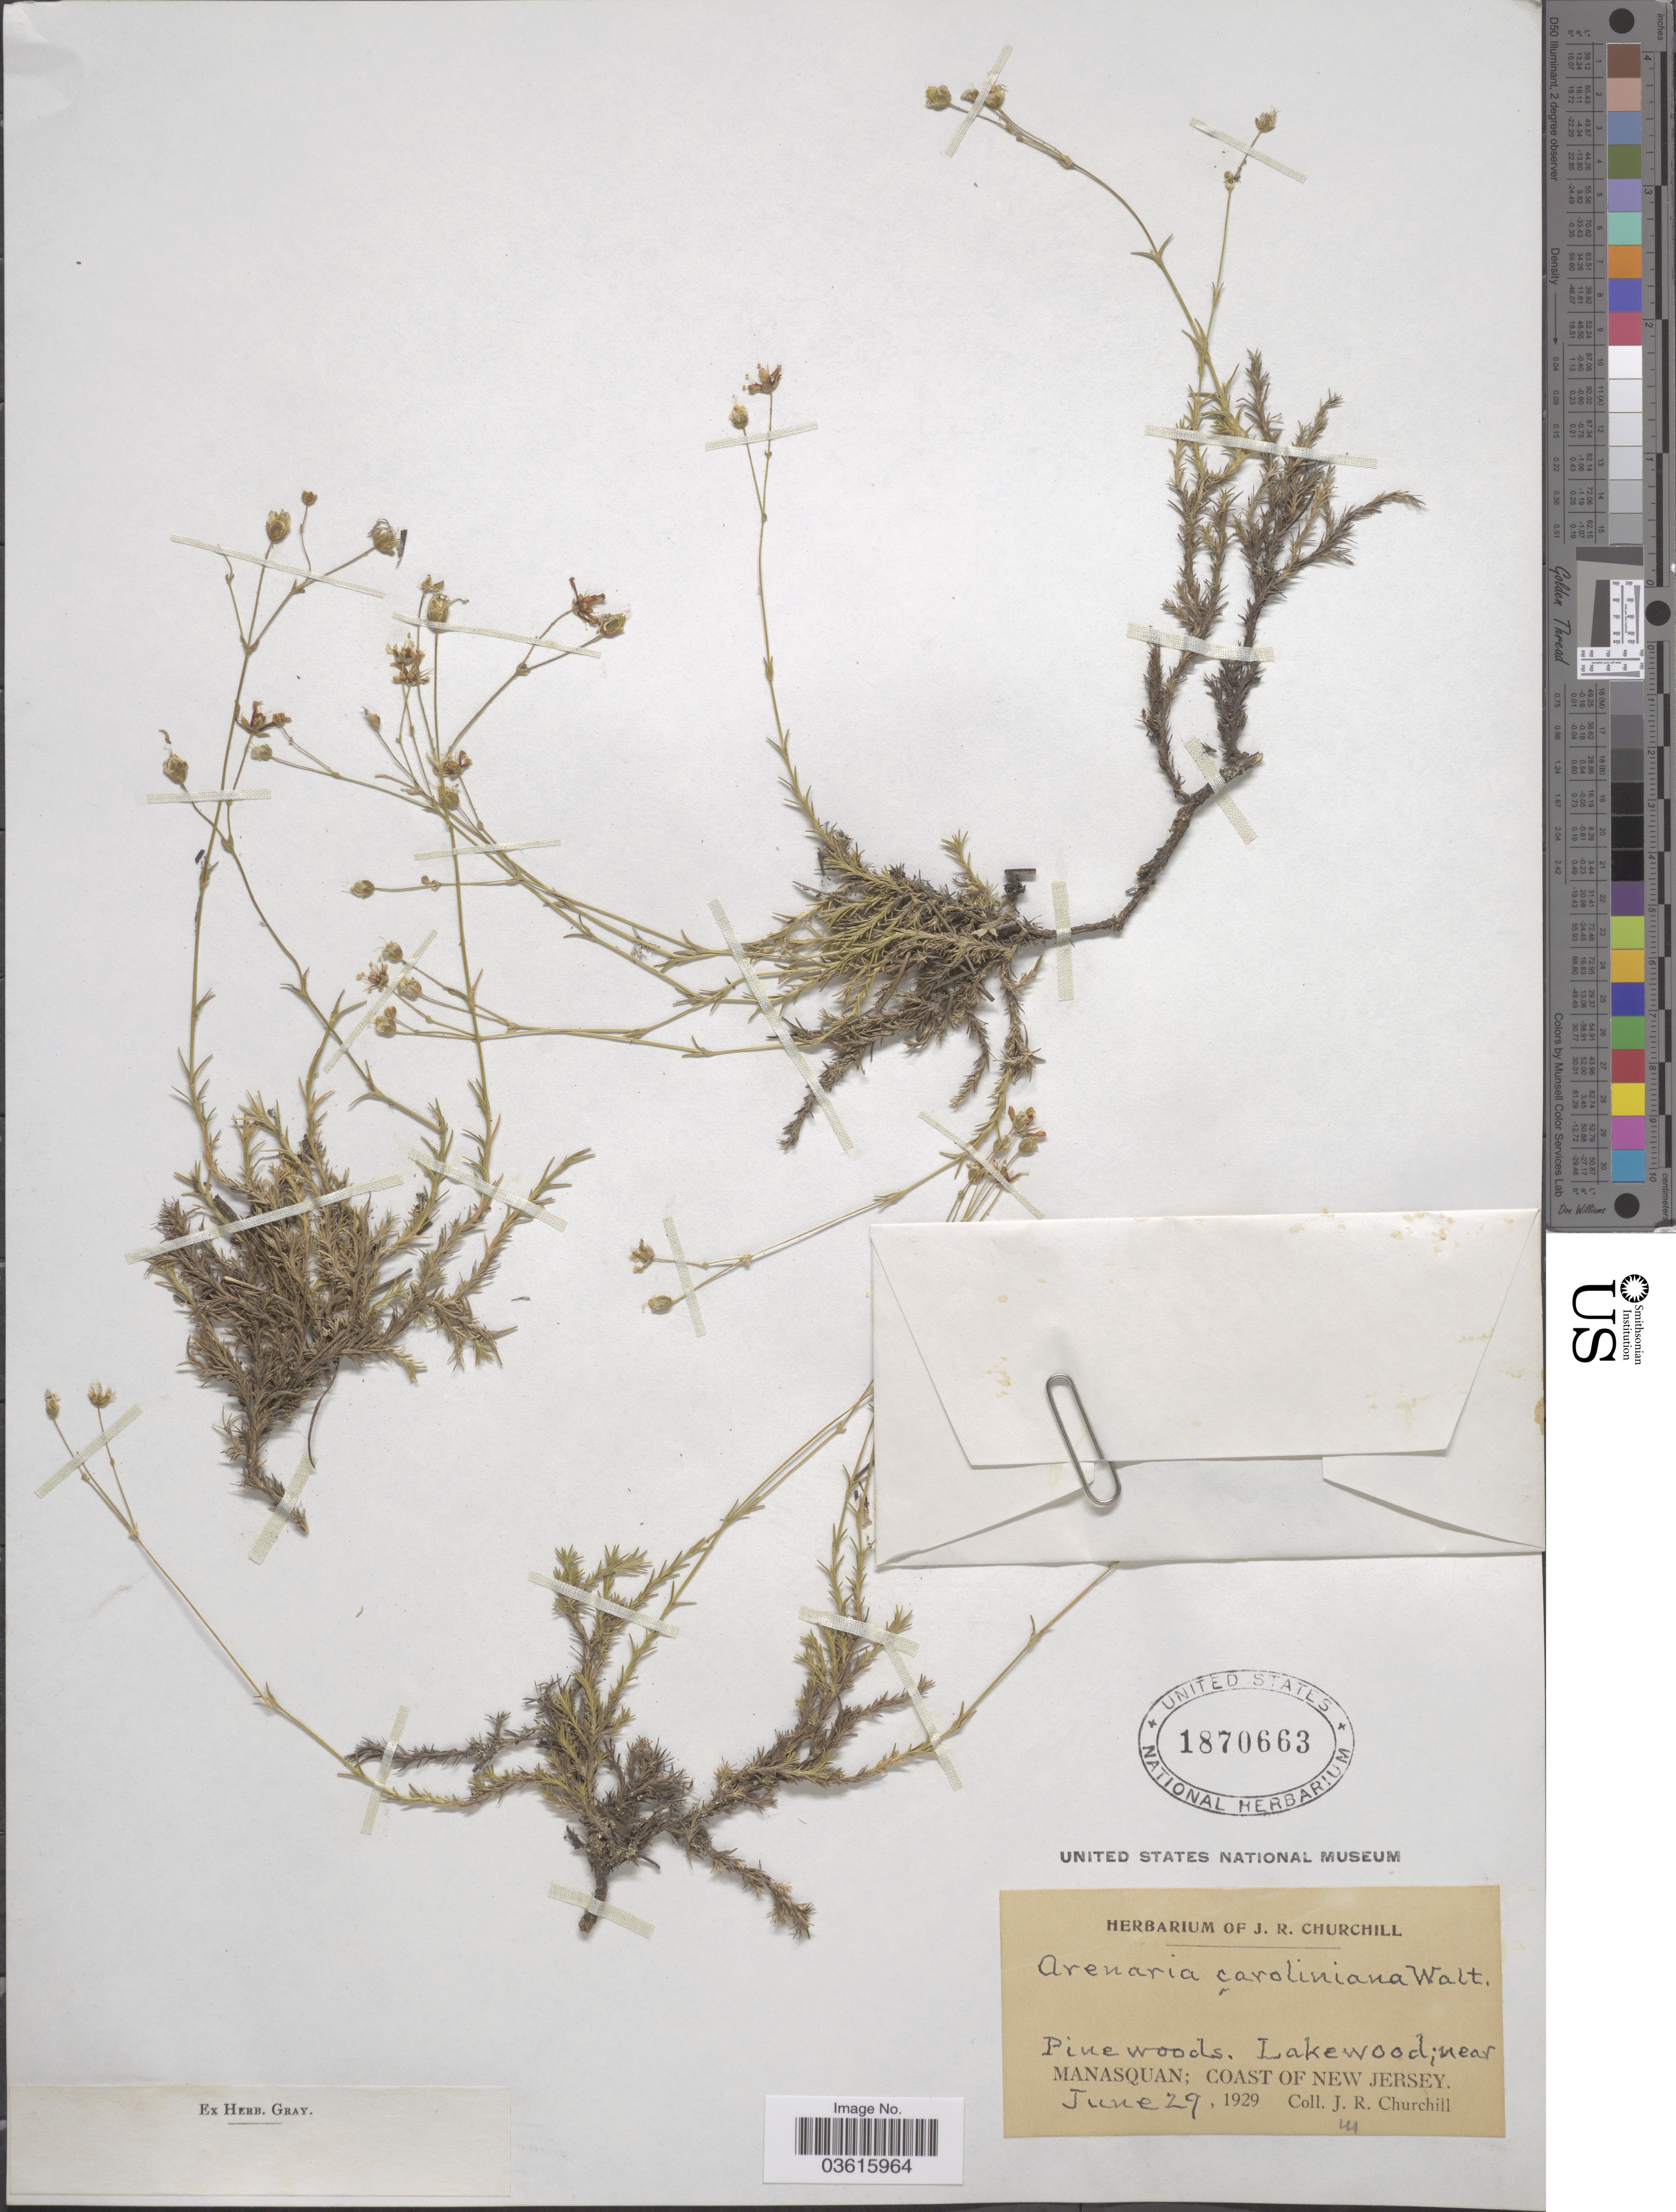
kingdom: Plantae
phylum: Tracheophyta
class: Magnoliopsida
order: Caryophyllales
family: Caryophyllaceae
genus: Minuartia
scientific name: Minuartia caroliniana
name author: (Walter) Mattf.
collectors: J. Churchill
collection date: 1929-06-29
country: United States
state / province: New Jersey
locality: Lakewood; near Manasquan; Coast of New Jersey.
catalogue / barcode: US 1870663